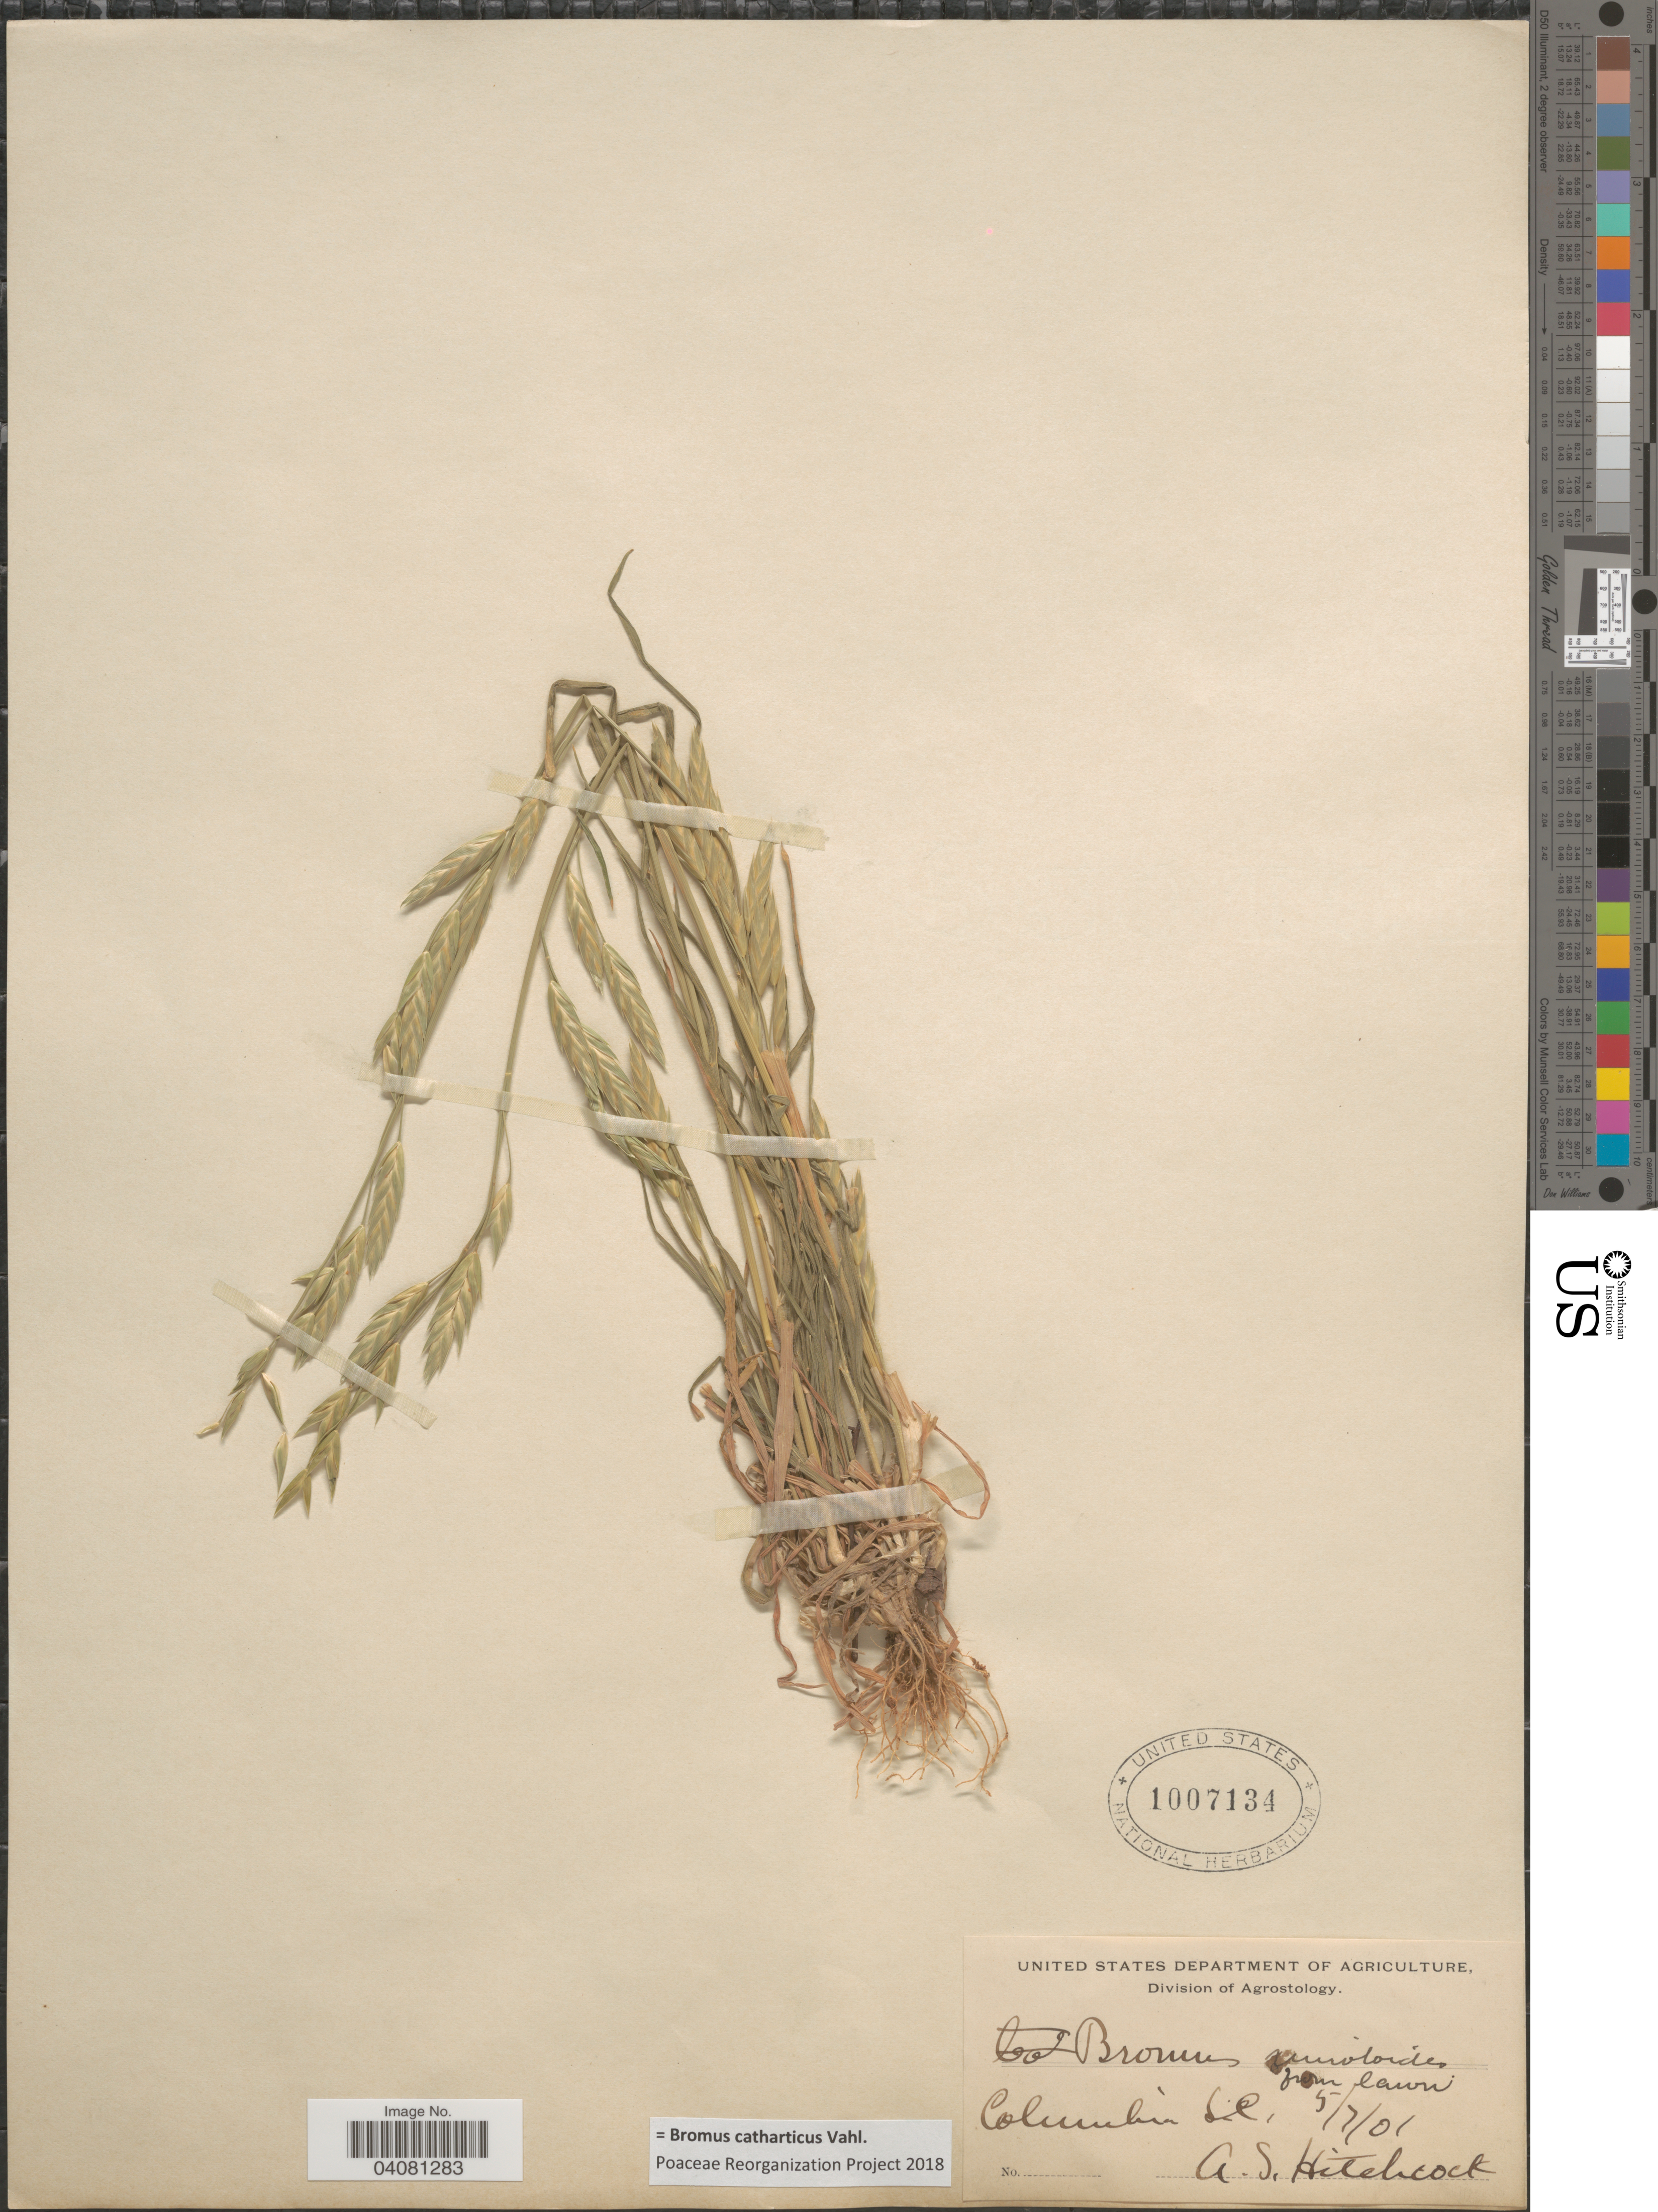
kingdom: Plantae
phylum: Tracheophyta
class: Liliopsida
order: Poales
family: Poaceae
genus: Bromus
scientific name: Bromus catharticus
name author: Vahl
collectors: A. S. Hitchcock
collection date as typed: Transcribed d/m/y: 7/5/1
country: United States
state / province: South Carolina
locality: Columbia.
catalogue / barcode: US 1007134